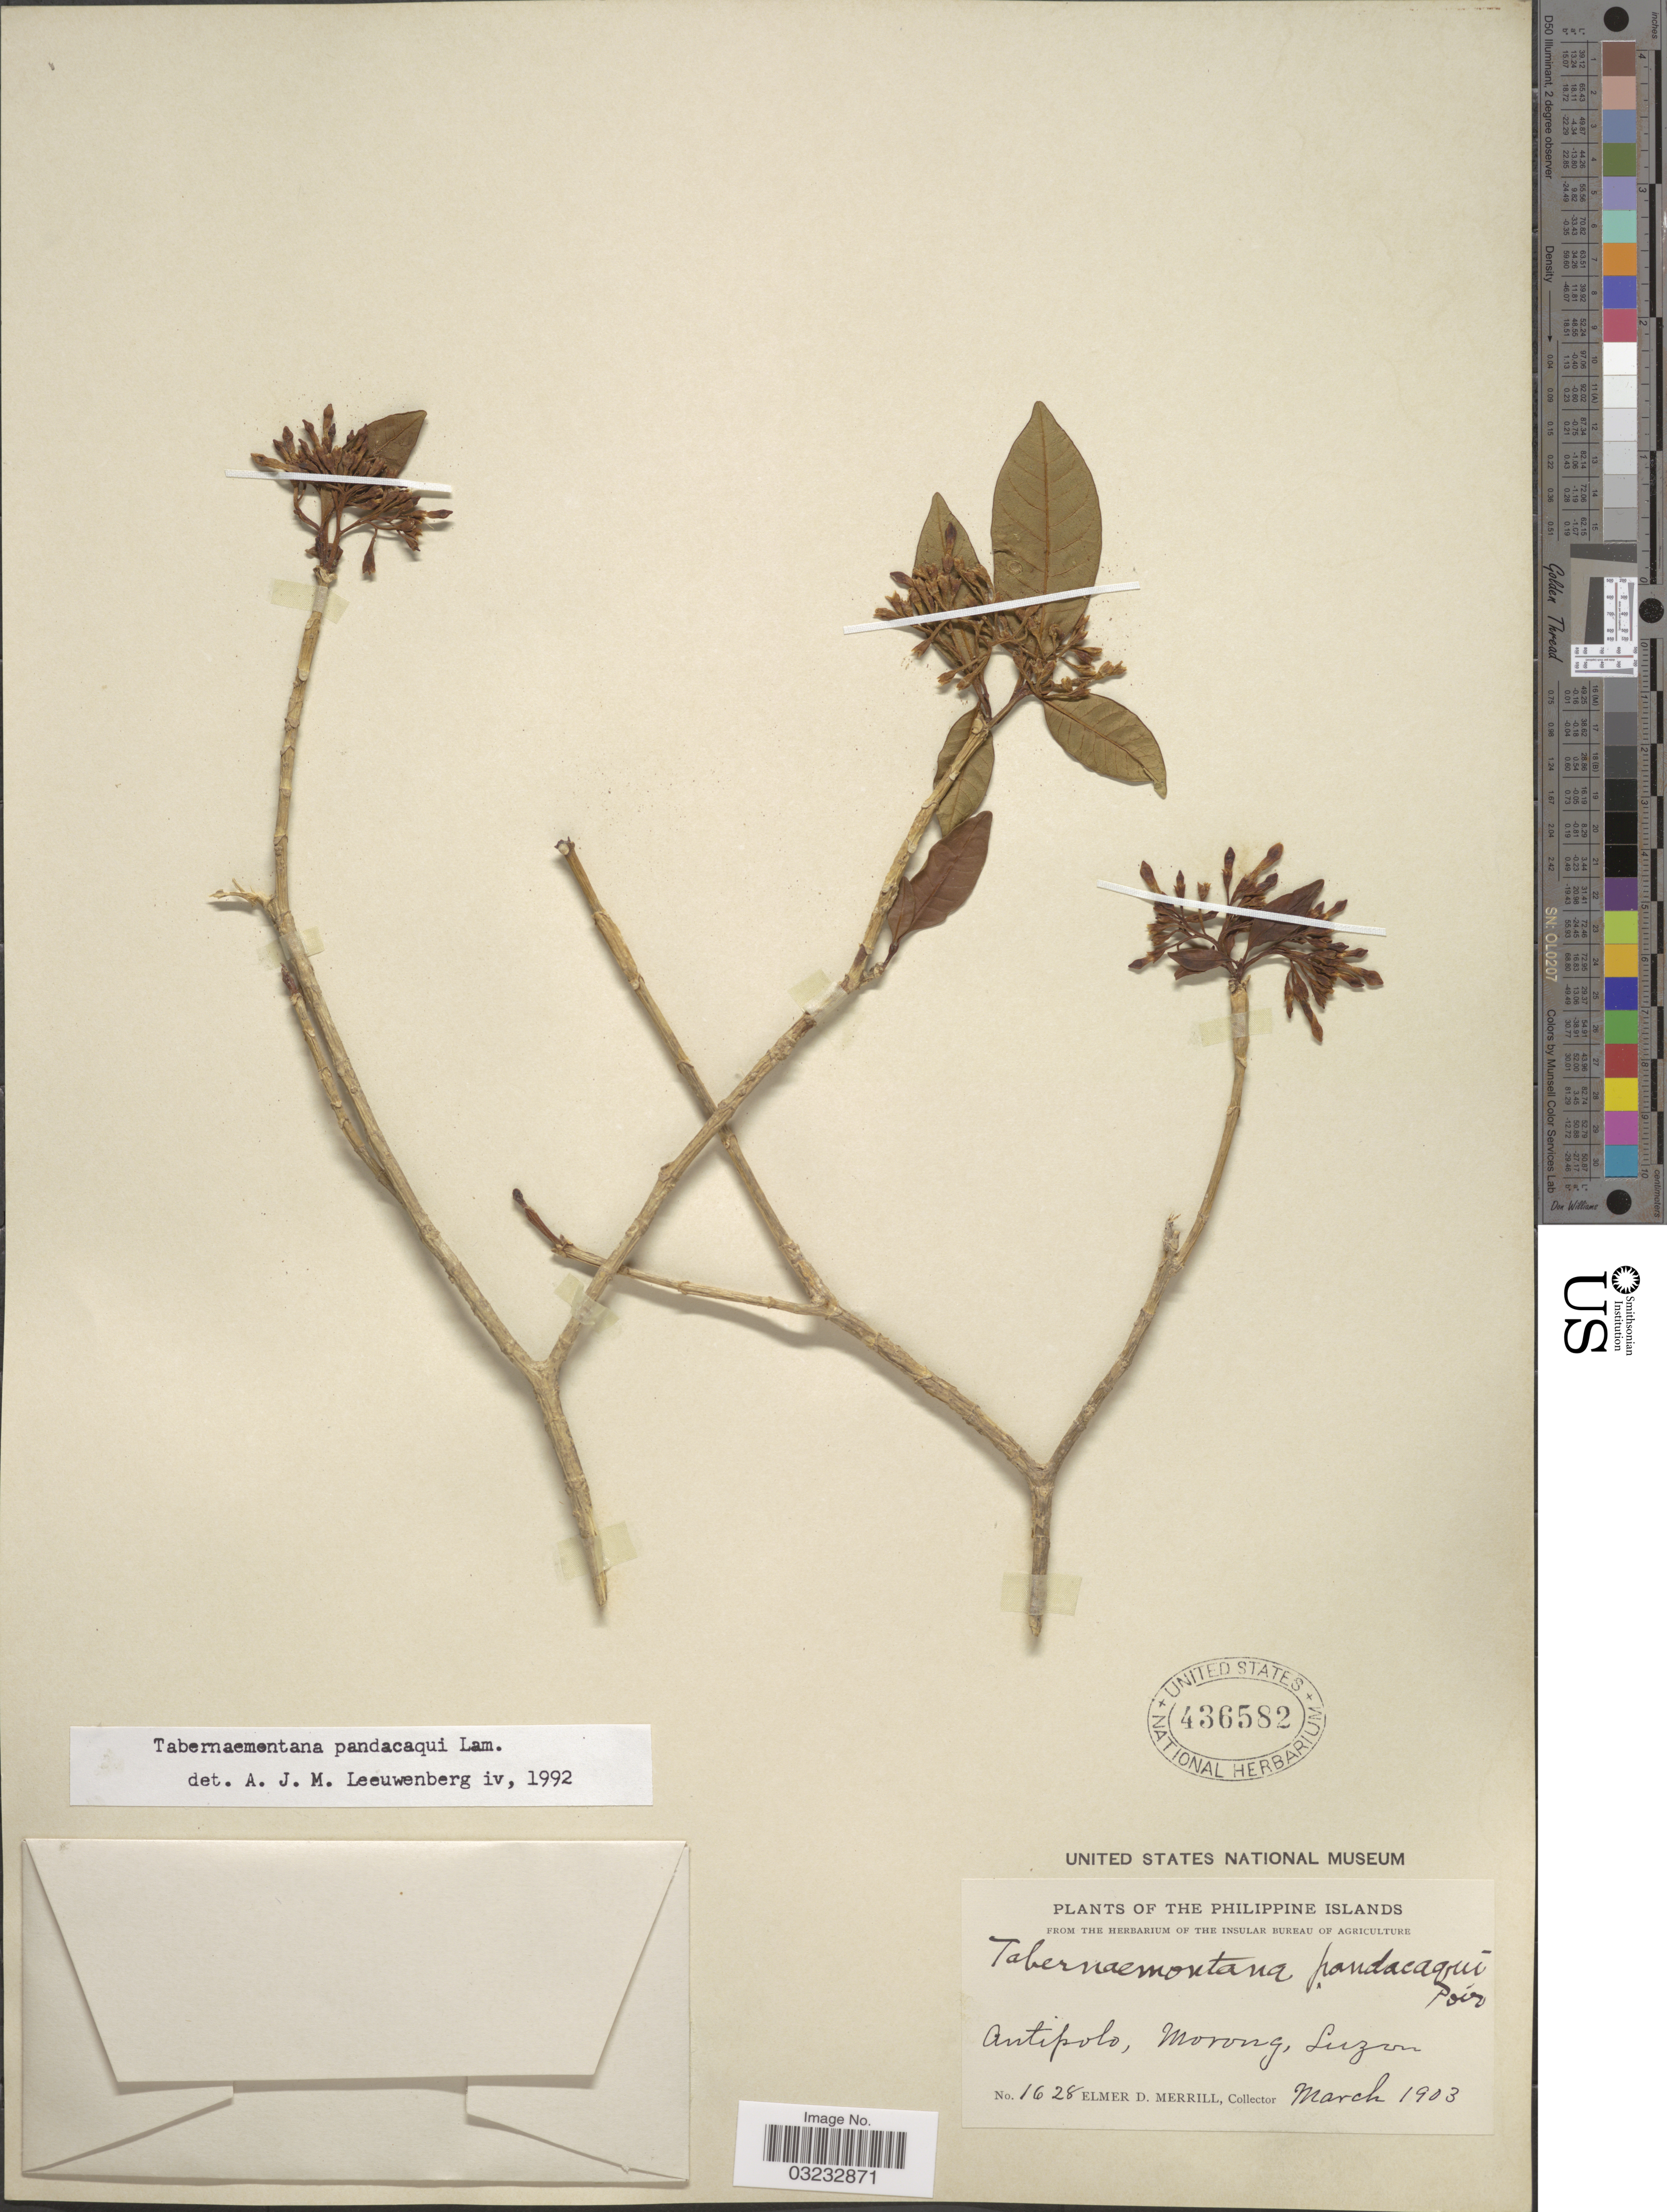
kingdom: Plantae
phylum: Tracheophyta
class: Magnoliopsida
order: Gentianales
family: Apocynaceae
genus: Tabernaemontana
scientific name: Tabernaemontana pandacaqui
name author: Poir.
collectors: E. D. Merrill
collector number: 1628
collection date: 1903-03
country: Philippines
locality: Antipolo, Morong, Luzon.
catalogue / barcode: US 436582